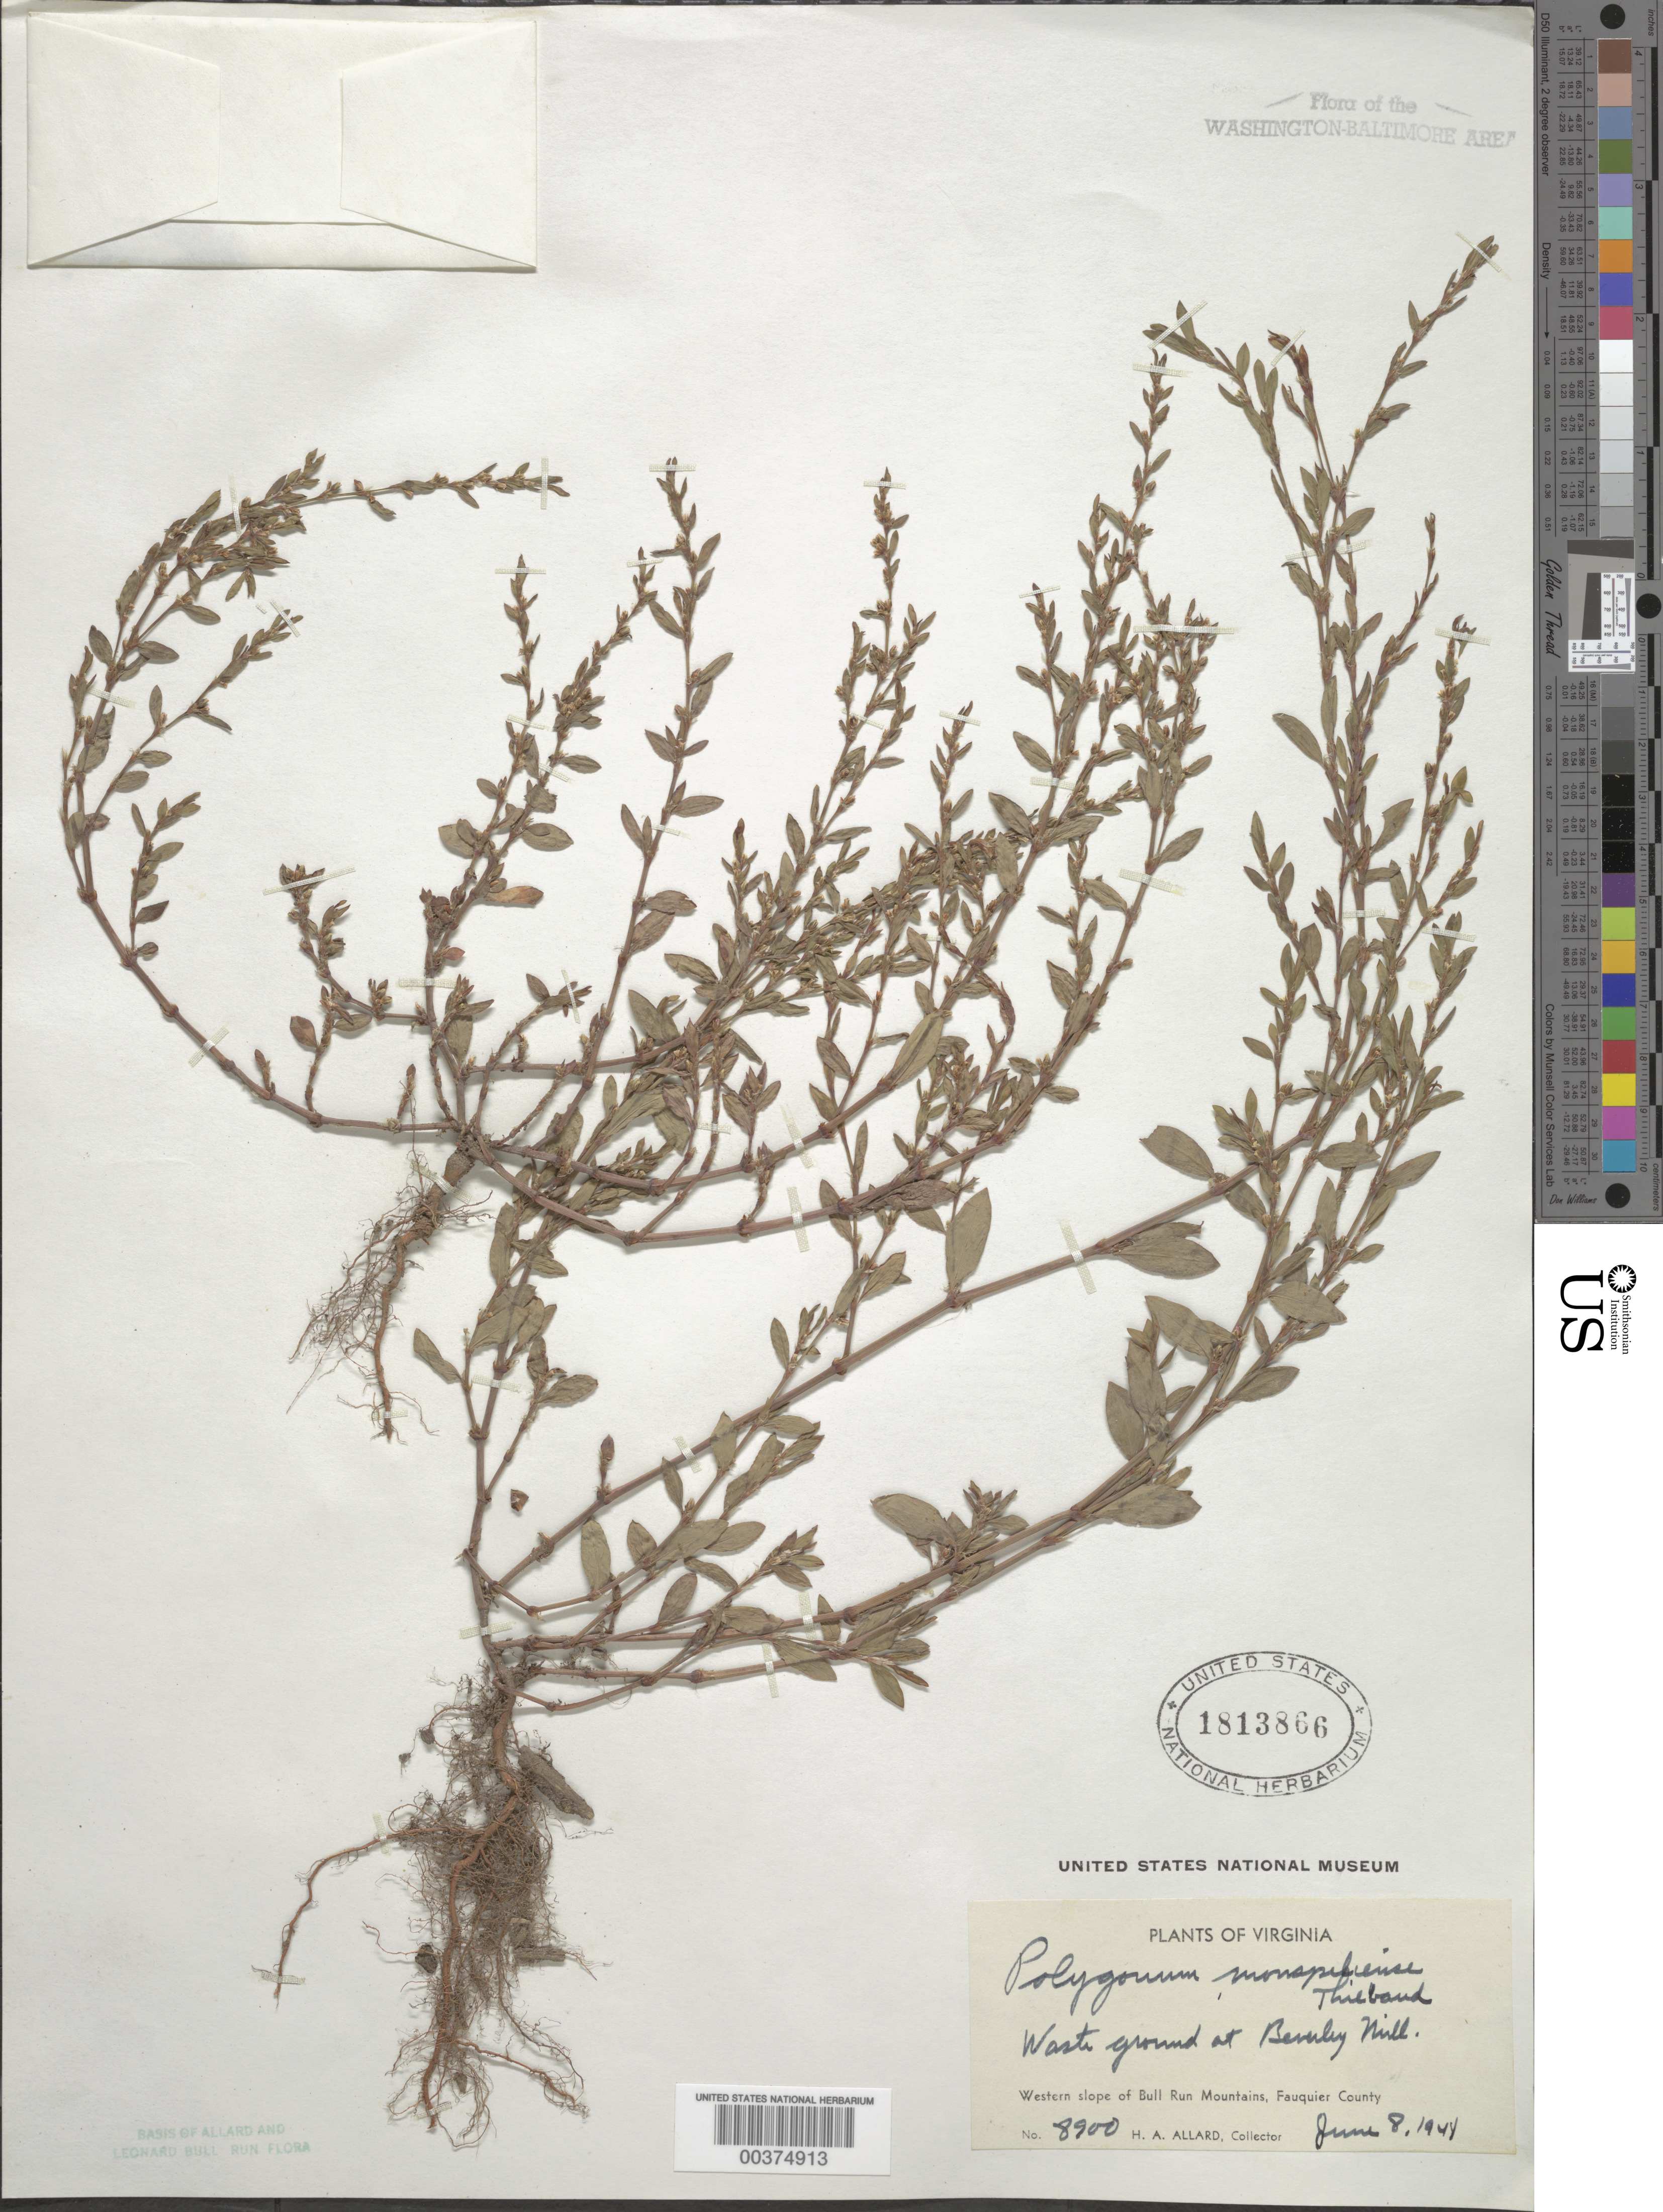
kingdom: Plantae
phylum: Tracheophyta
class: Magnoliopsida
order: Caryophyllales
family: Polygonaceae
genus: Polygonum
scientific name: Polygonum aviculare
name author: L.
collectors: H. A. Allard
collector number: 8900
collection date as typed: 08 Jun 1941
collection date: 1941-06-08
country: United States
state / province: Virginia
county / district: Fauquier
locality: Beverley Mill, waste ground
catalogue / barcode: US 1813866